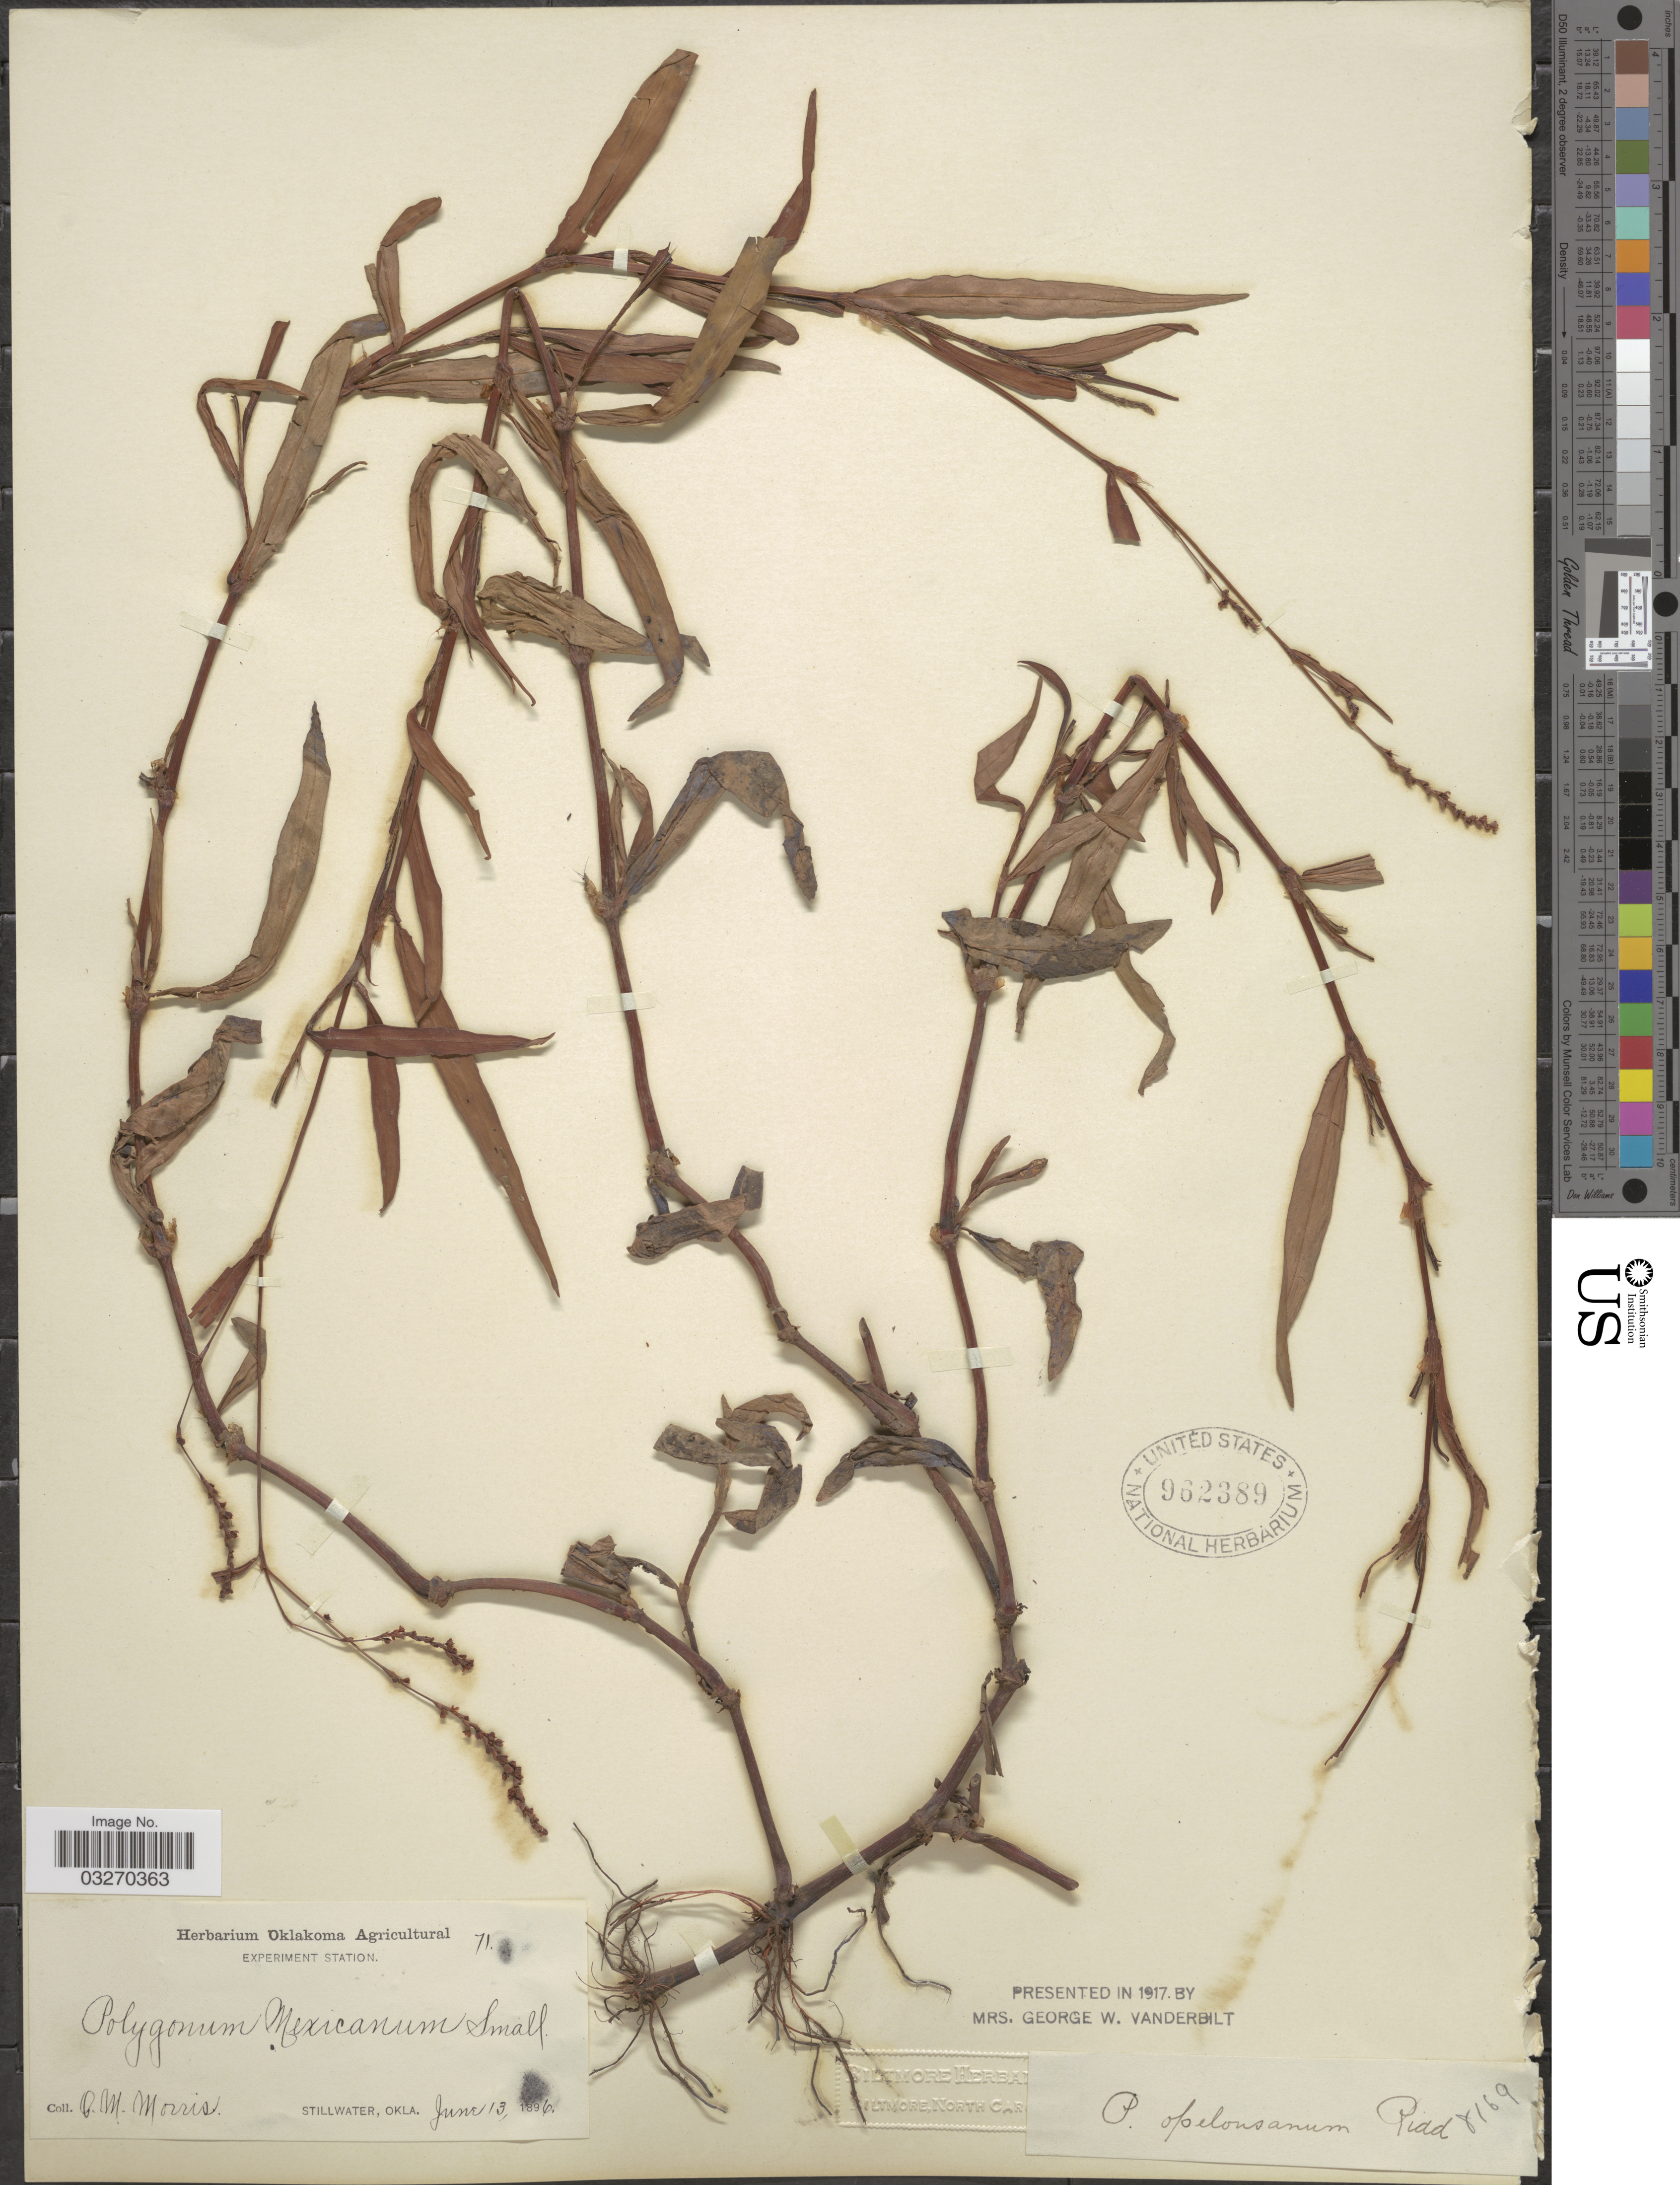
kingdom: Plantae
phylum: Tracheophyta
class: Magnoliopsida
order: Caryophyllales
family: Polygonaceae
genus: Persicaria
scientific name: Persicaria hydropiperoides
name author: (Michx.) Small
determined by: Atha, D. E.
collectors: O. Morris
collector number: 71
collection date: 1896-06-13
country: United States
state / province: Oklahoma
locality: Stillwater.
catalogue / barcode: US 962389